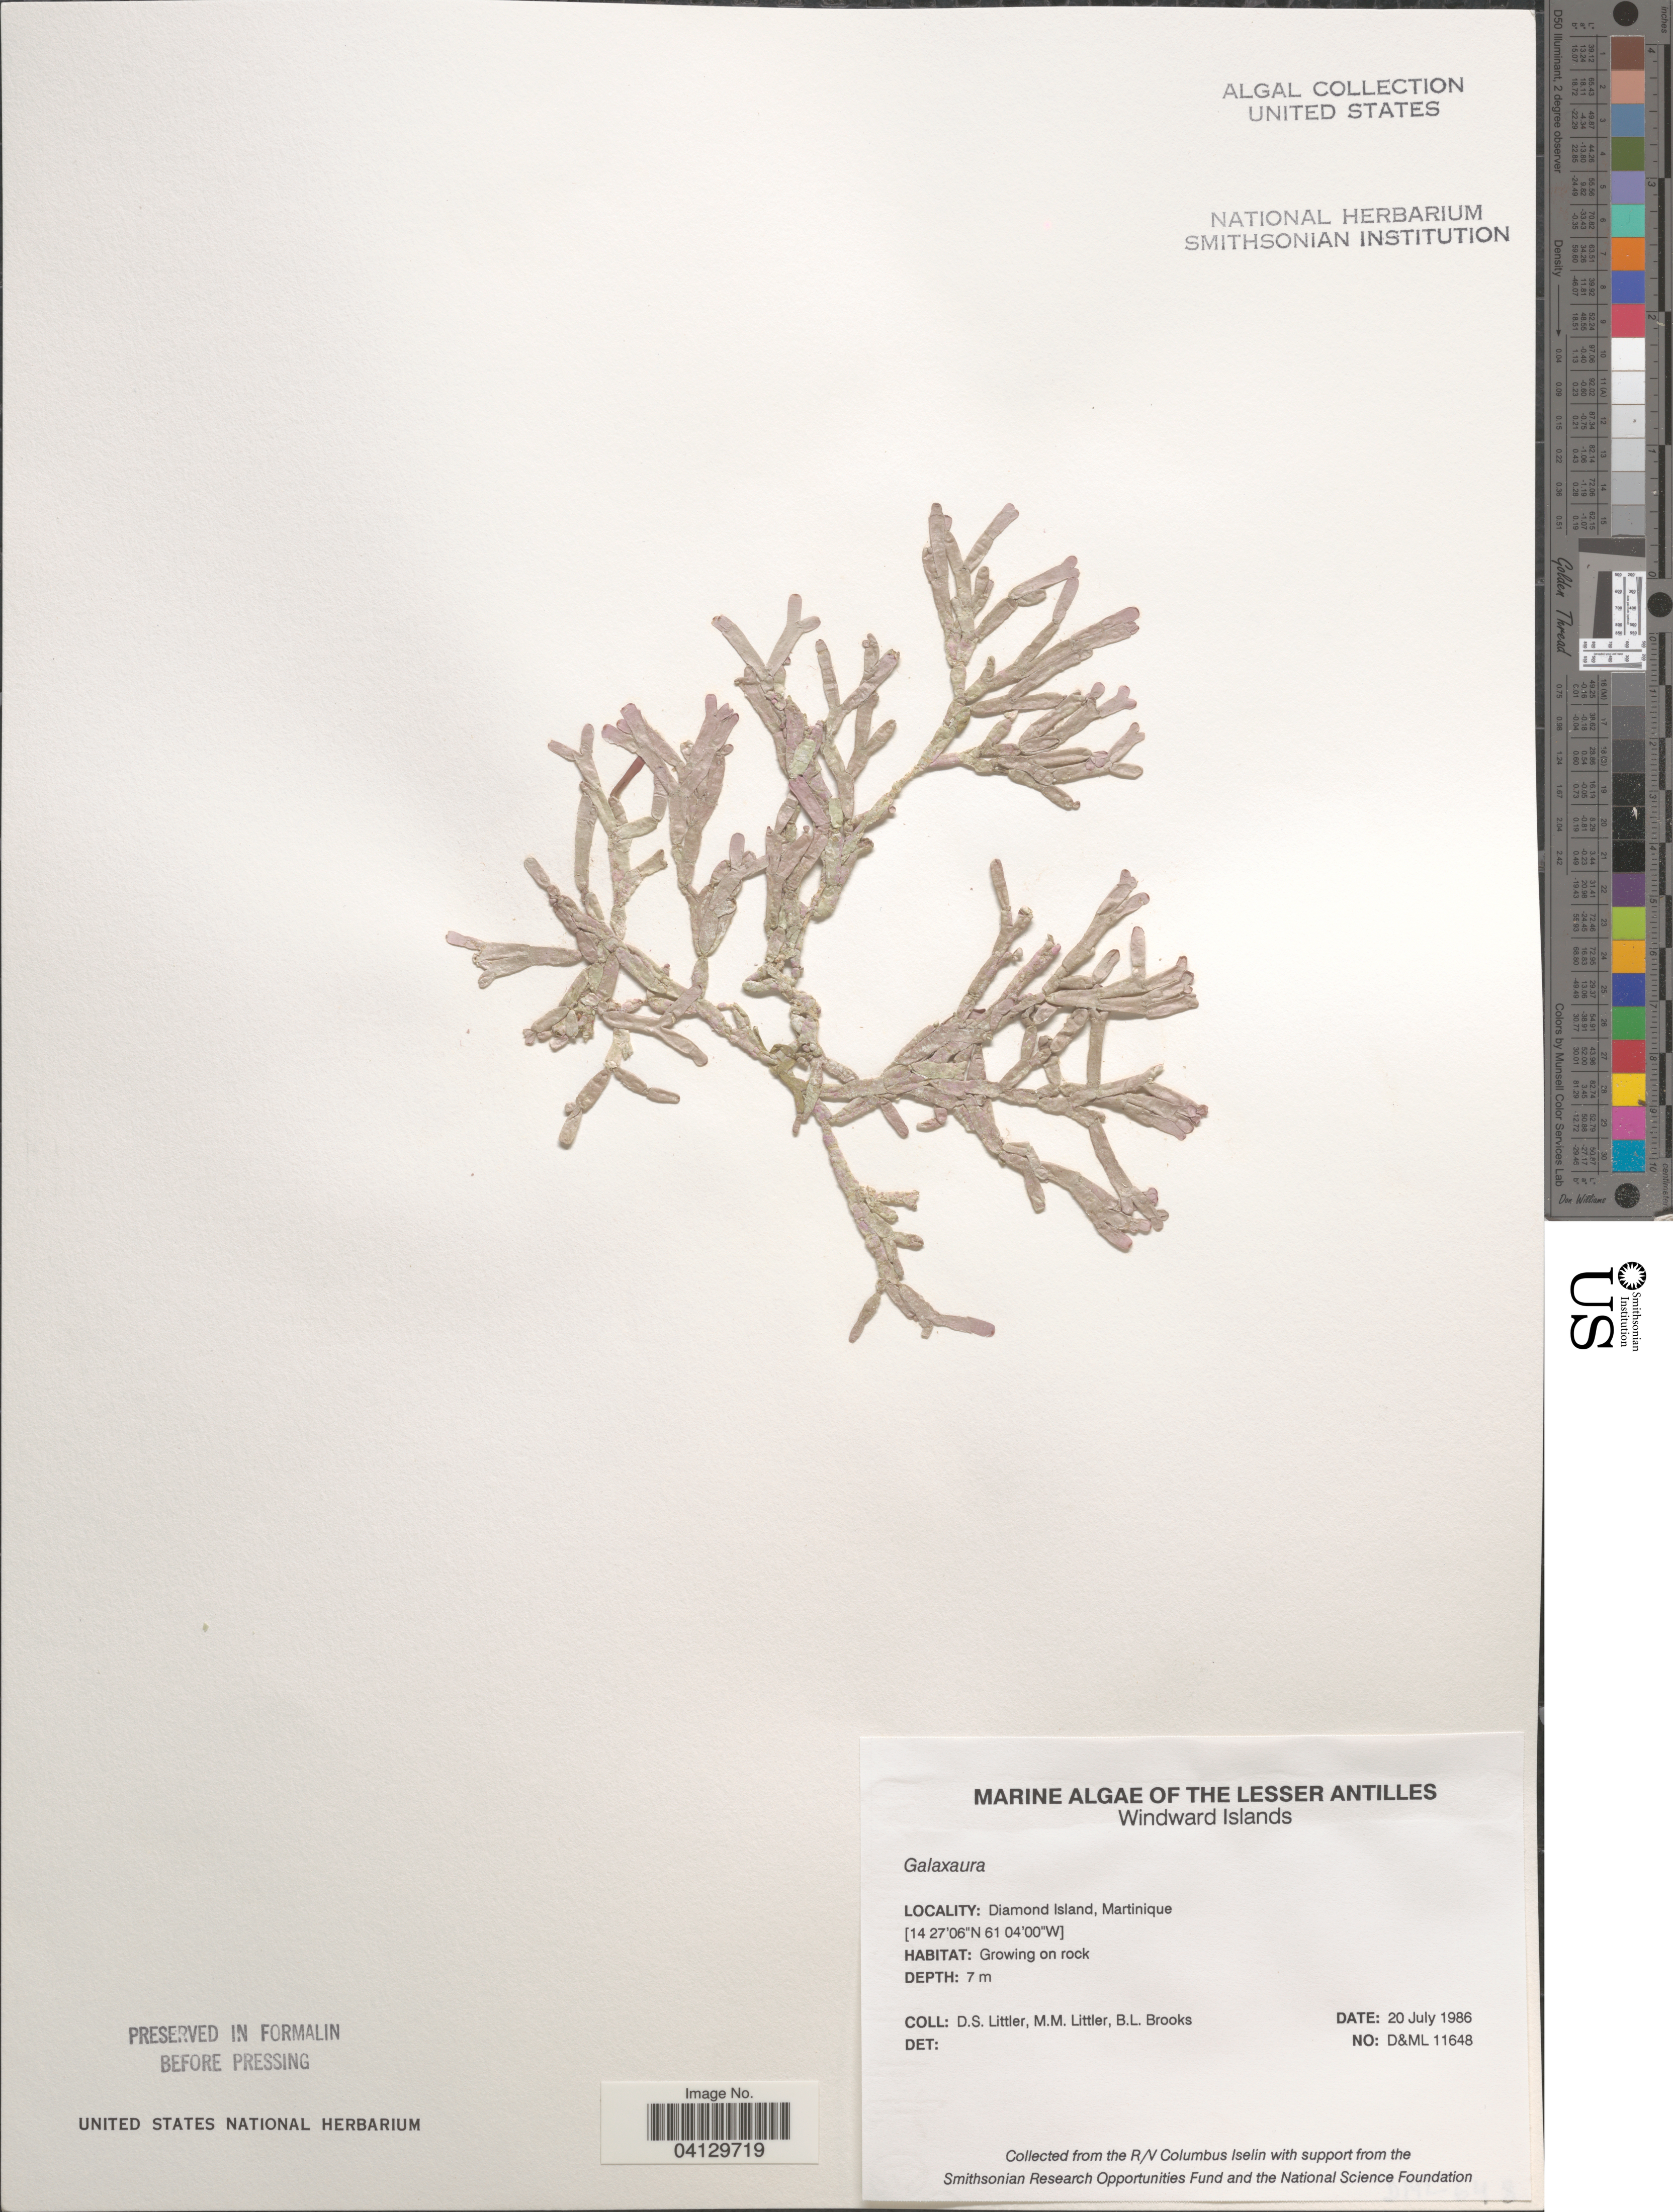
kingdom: Plantae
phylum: Rhodophyta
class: Florideophyceae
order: Nemaliales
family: Galaxauraceae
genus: Dichotomaria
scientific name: Dichotomaria obtusata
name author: (Ellis & Sol.) Lam.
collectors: D. S. Littler & B. Brooks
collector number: D&ML11648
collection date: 1986-07-20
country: Martinique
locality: The Lesser Antilles. Windward Islands. Diamond Island.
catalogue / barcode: US 328760